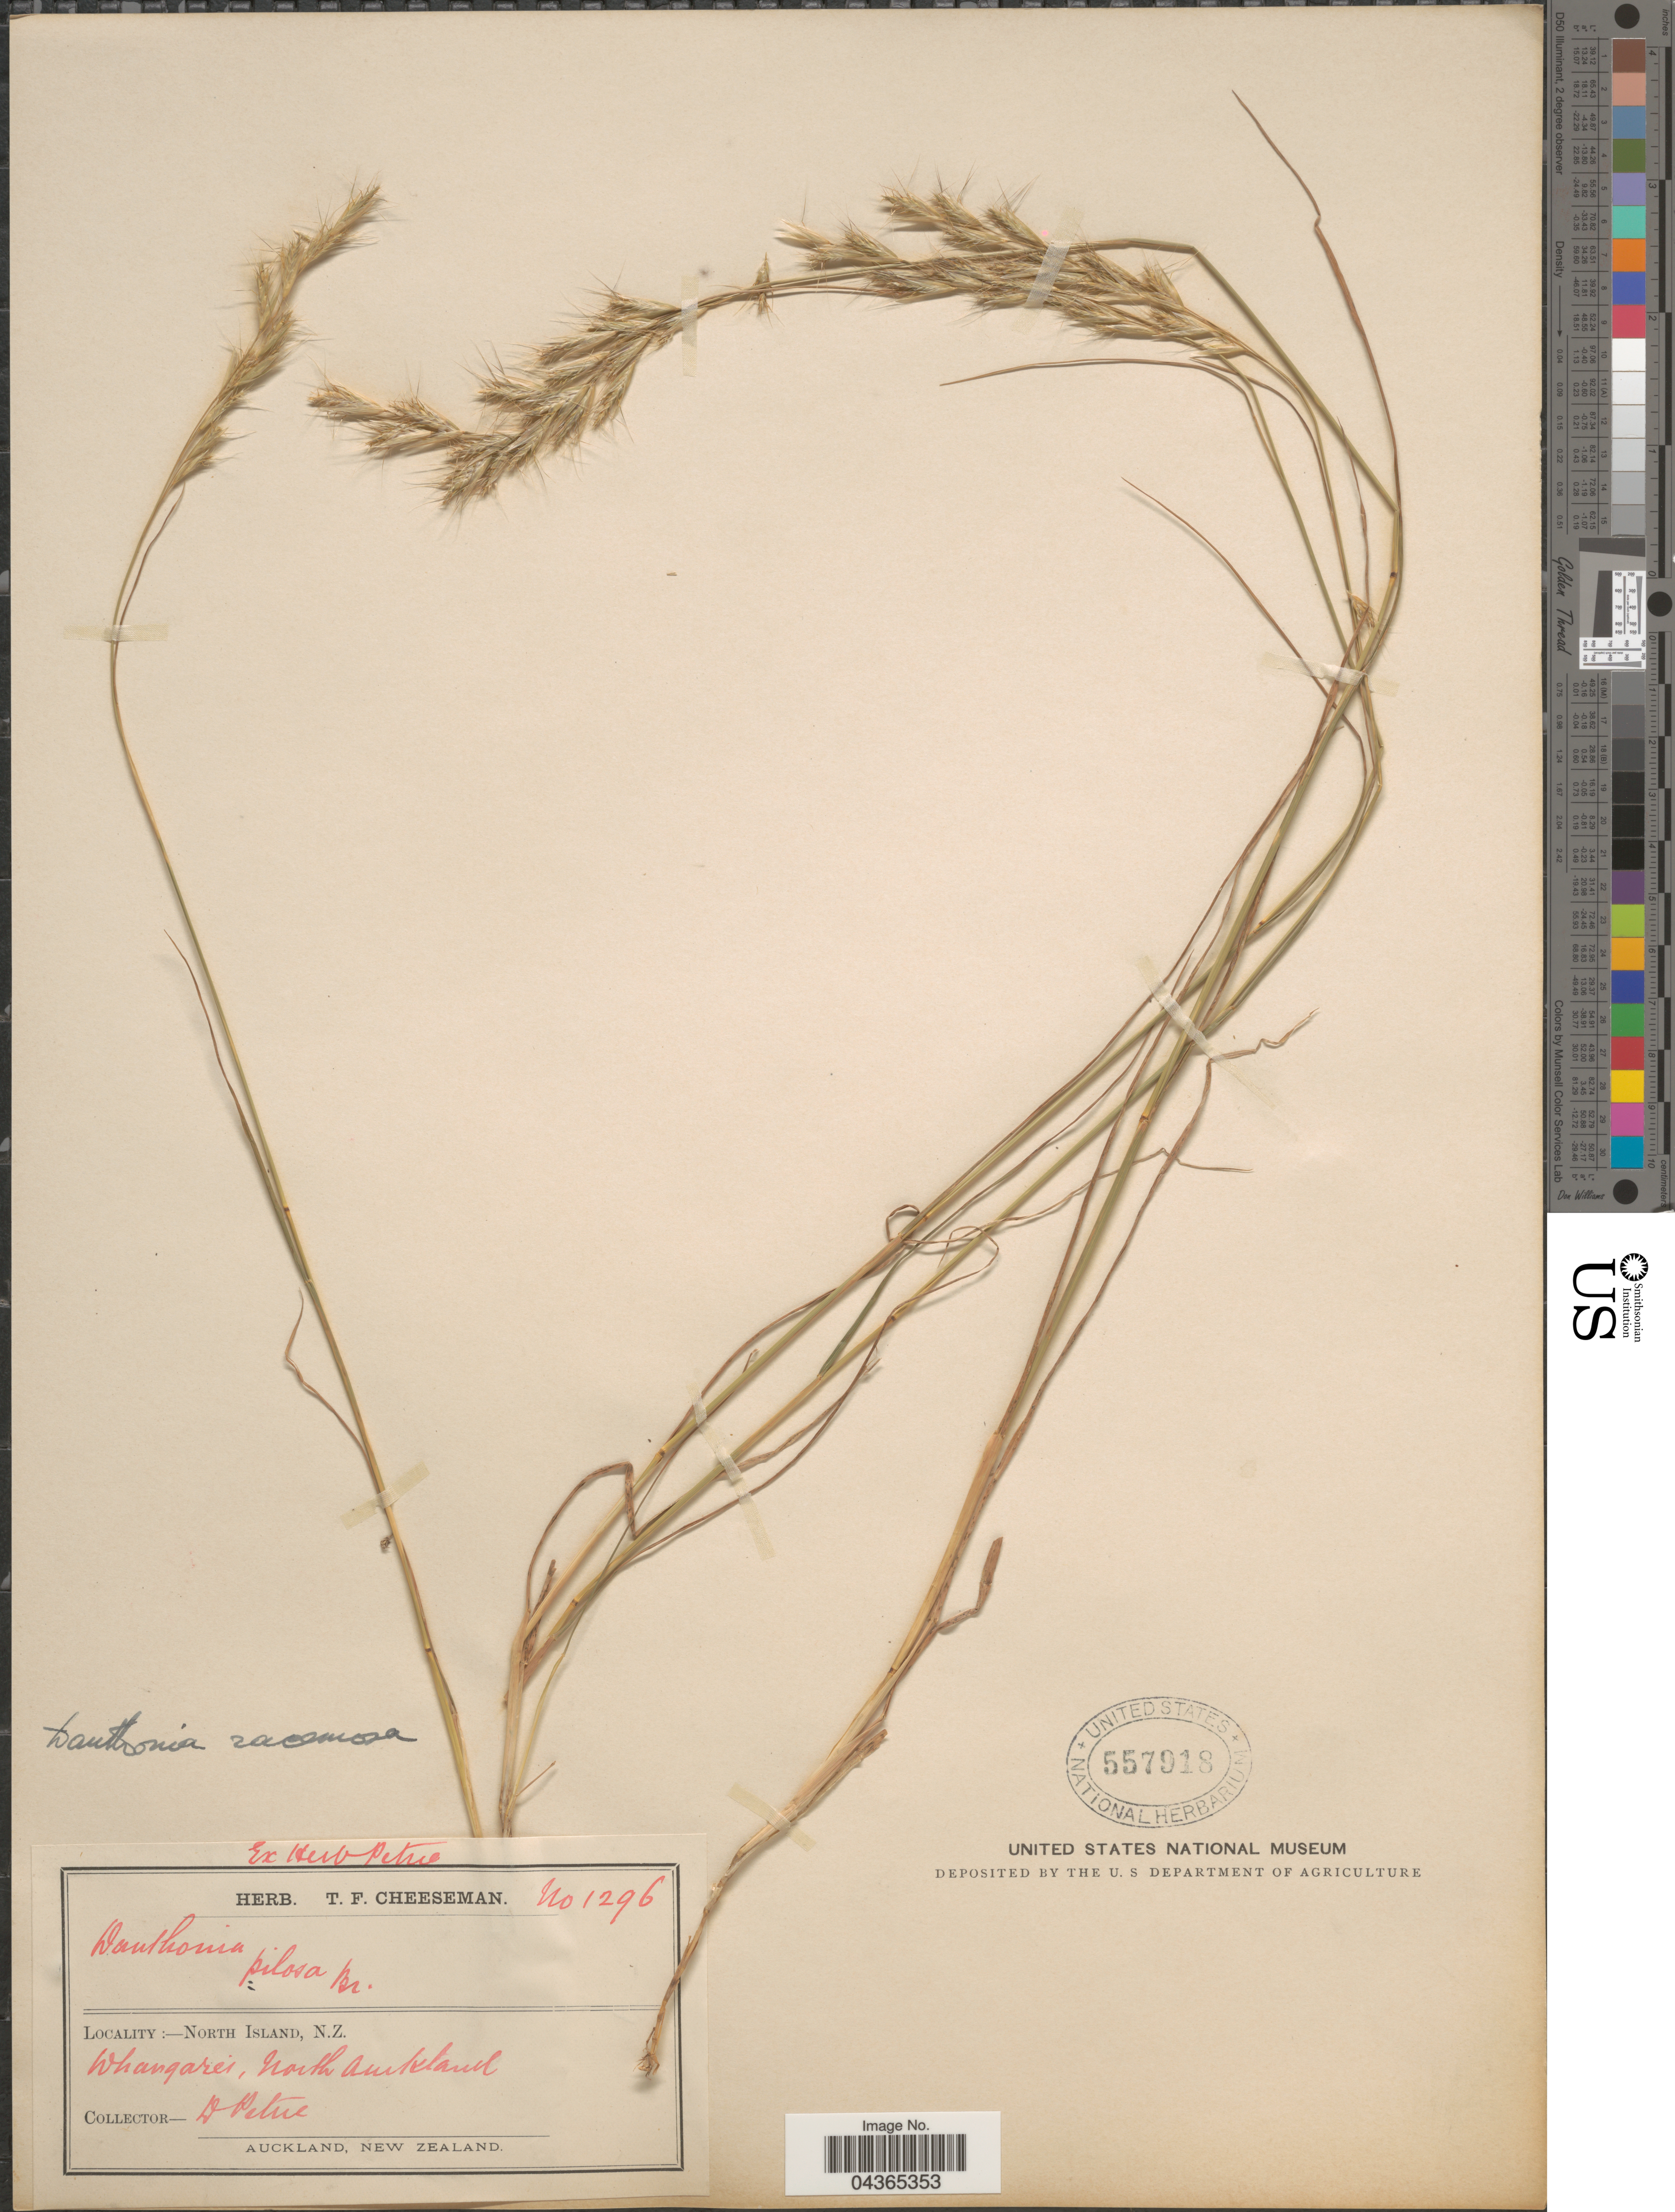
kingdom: Plantae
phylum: Tracheophyta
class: Liliopsida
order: Poales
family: Poaceae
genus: Rytidosperma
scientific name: Rytidosperma racemosum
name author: (R. Br.) Connor & Edgar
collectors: D. Petrie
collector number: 1296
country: New Zealand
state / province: Auckland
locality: North Island. Whangarei, North Auckland.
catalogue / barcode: US 557918